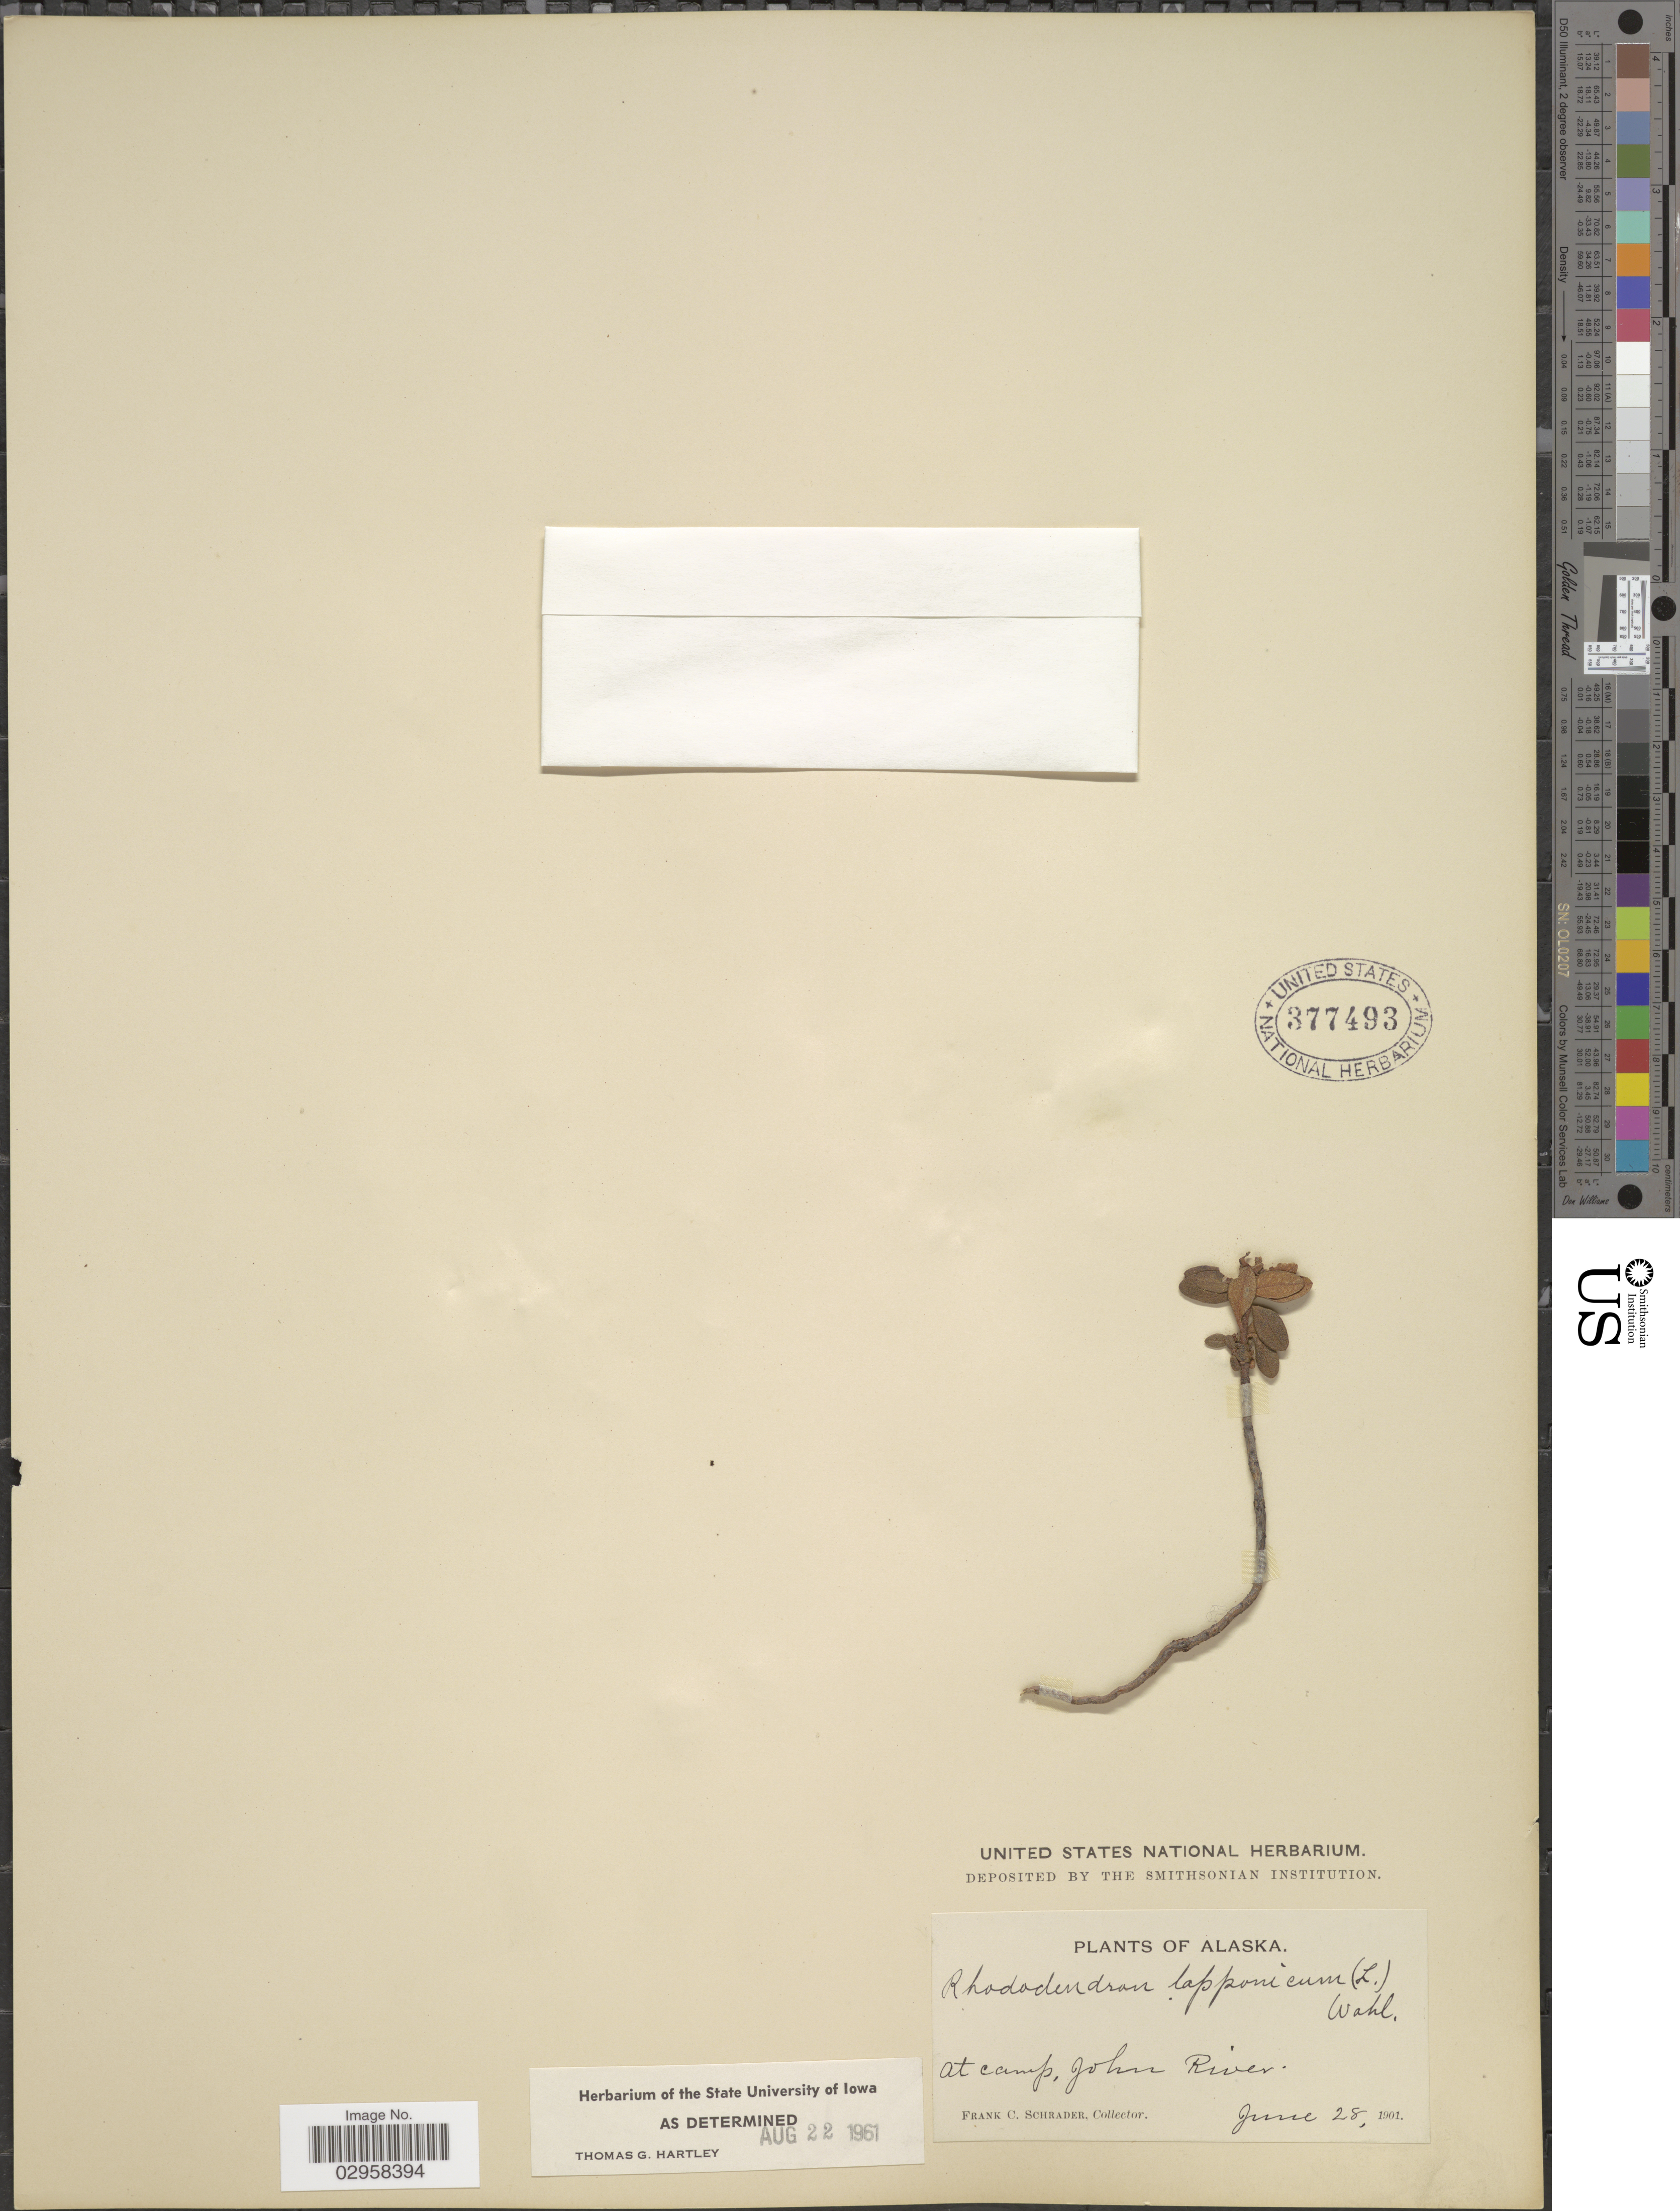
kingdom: Plantae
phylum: Tracheophyta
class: Magnoliopsida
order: Ericales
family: Ericaceae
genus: Rhododendron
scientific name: Rhododendron lapponicum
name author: (L.) Wahlenb.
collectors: F. C. Schrader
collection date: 1901-06-25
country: United States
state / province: Alaska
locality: At camp, John River.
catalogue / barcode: US 377493